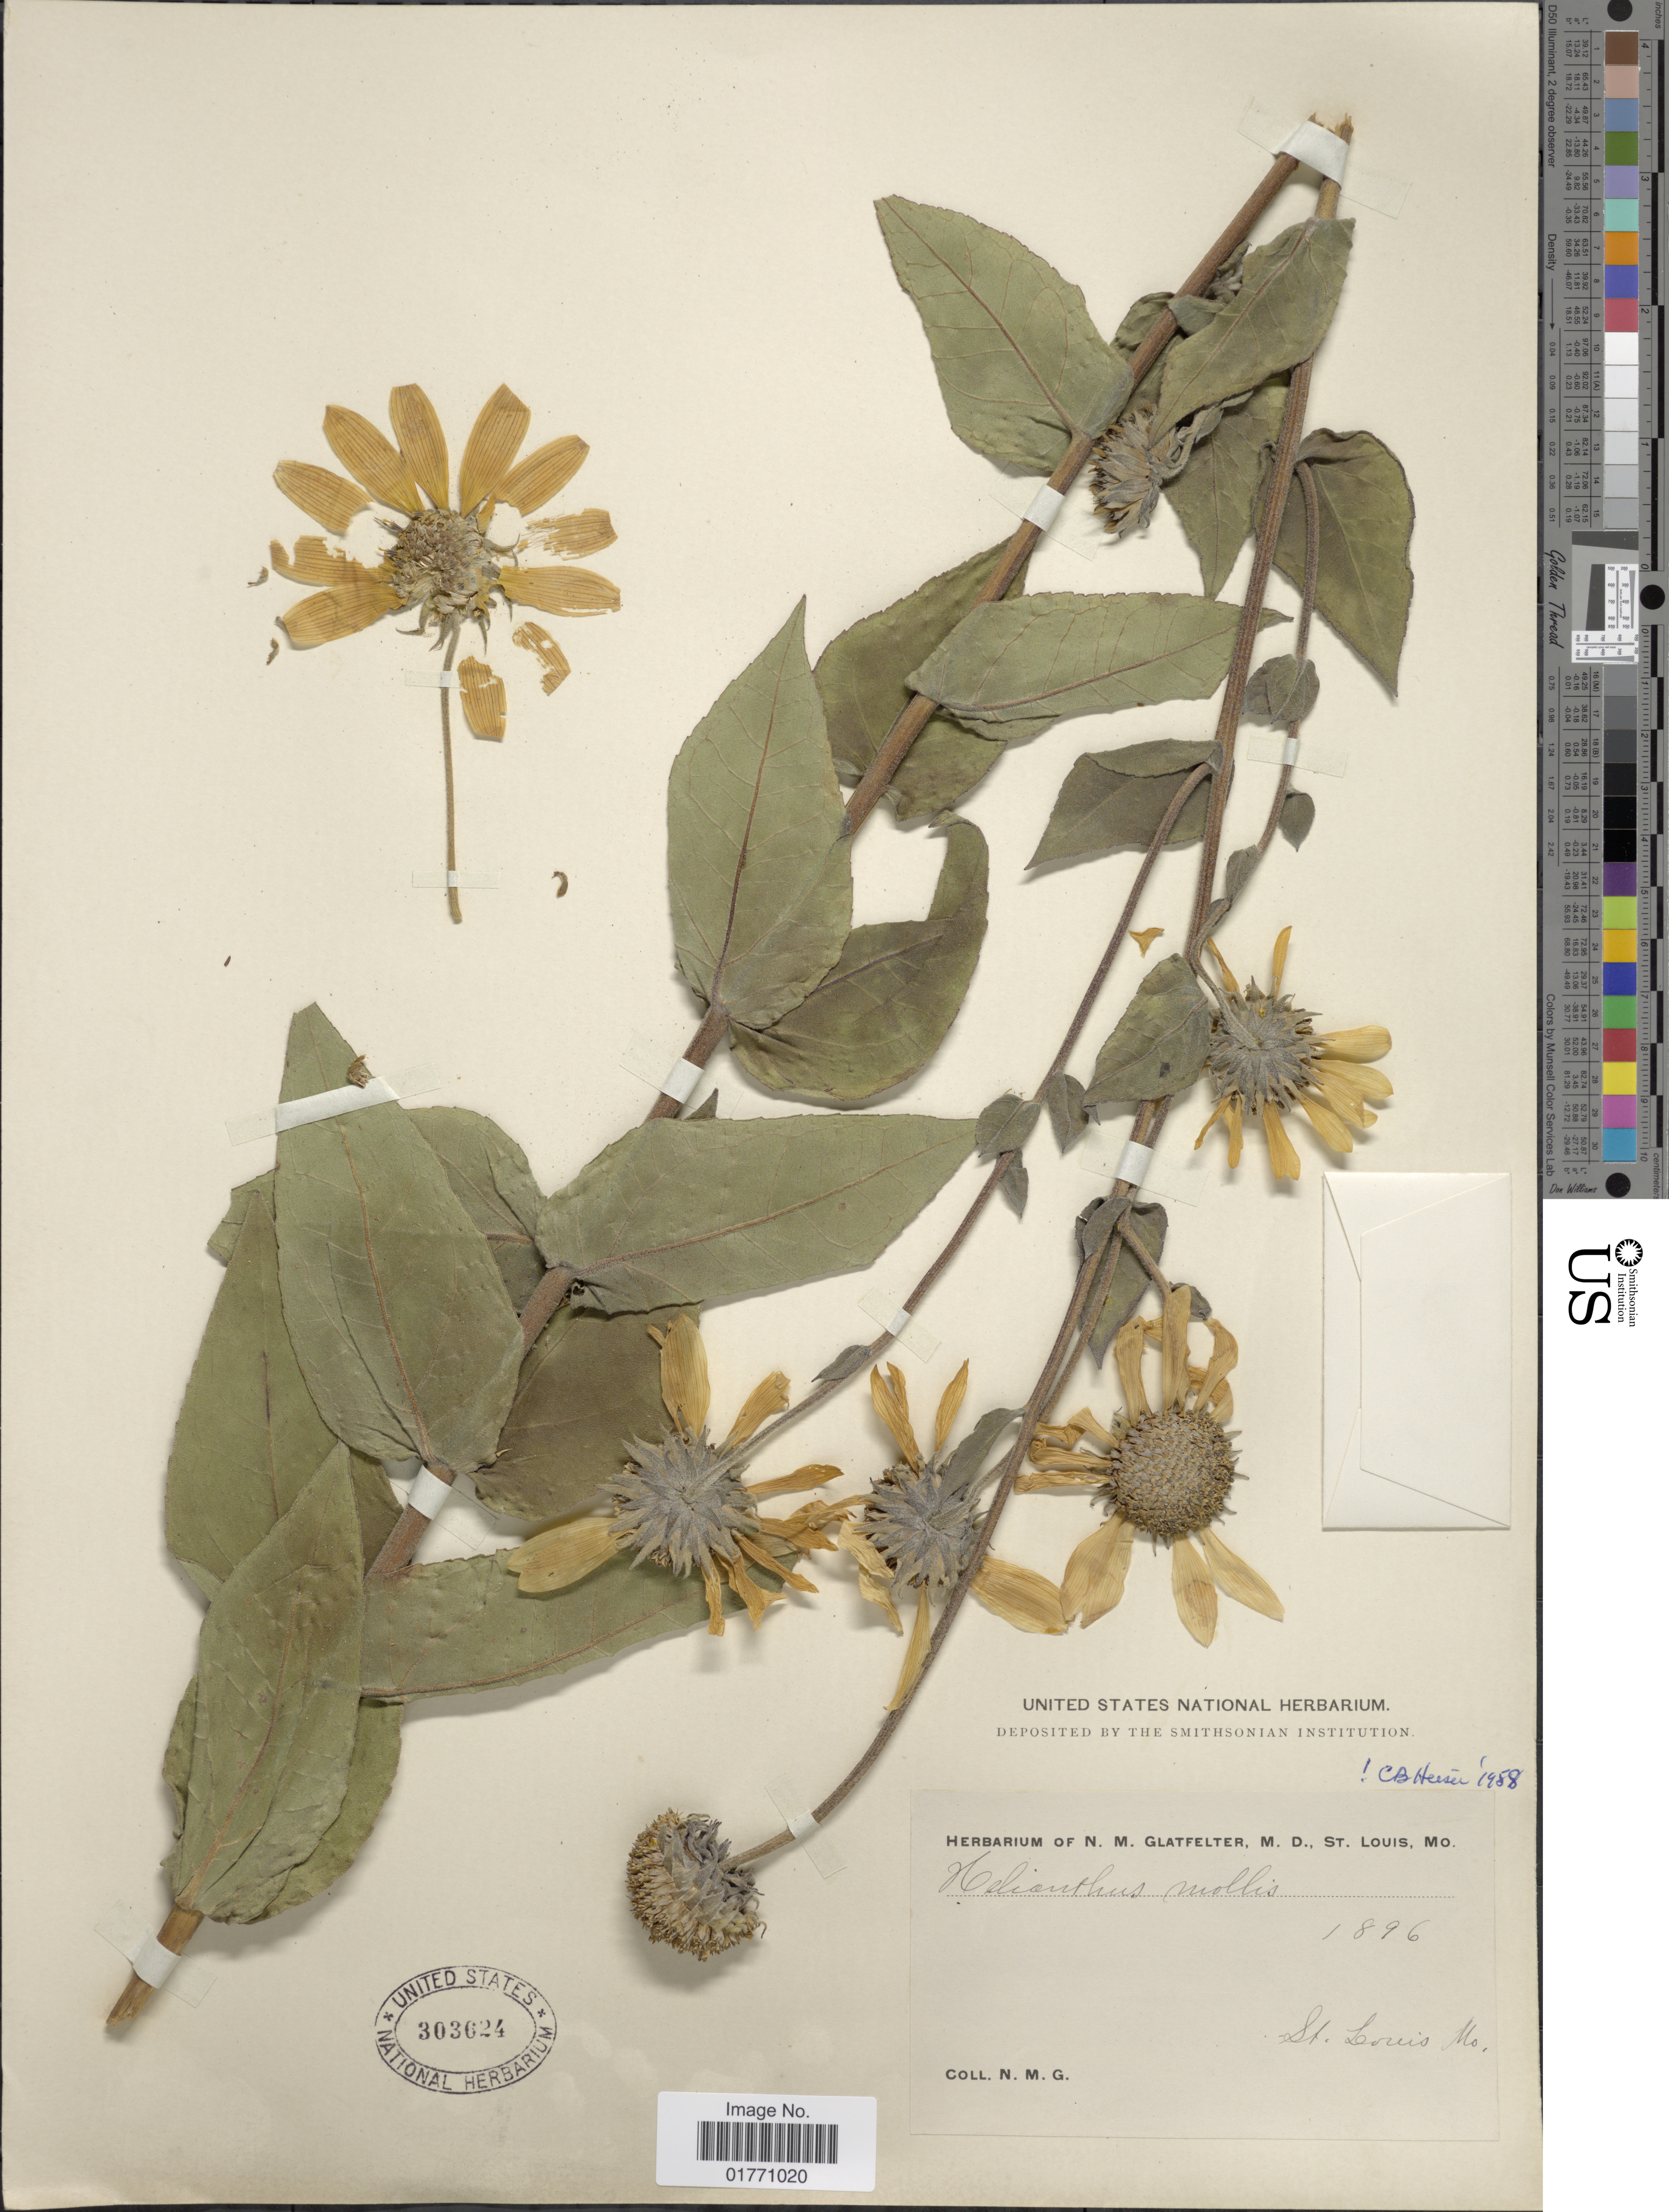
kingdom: Plantae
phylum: Tracheophyta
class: Magnoliopsida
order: Asterales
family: Asteraceae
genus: Helianthus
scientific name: Helianthus mollis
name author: Lam.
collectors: N. M. Glatfelter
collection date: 1896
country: United States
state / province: Missouri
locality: St. Louis.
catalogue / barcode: US 303624